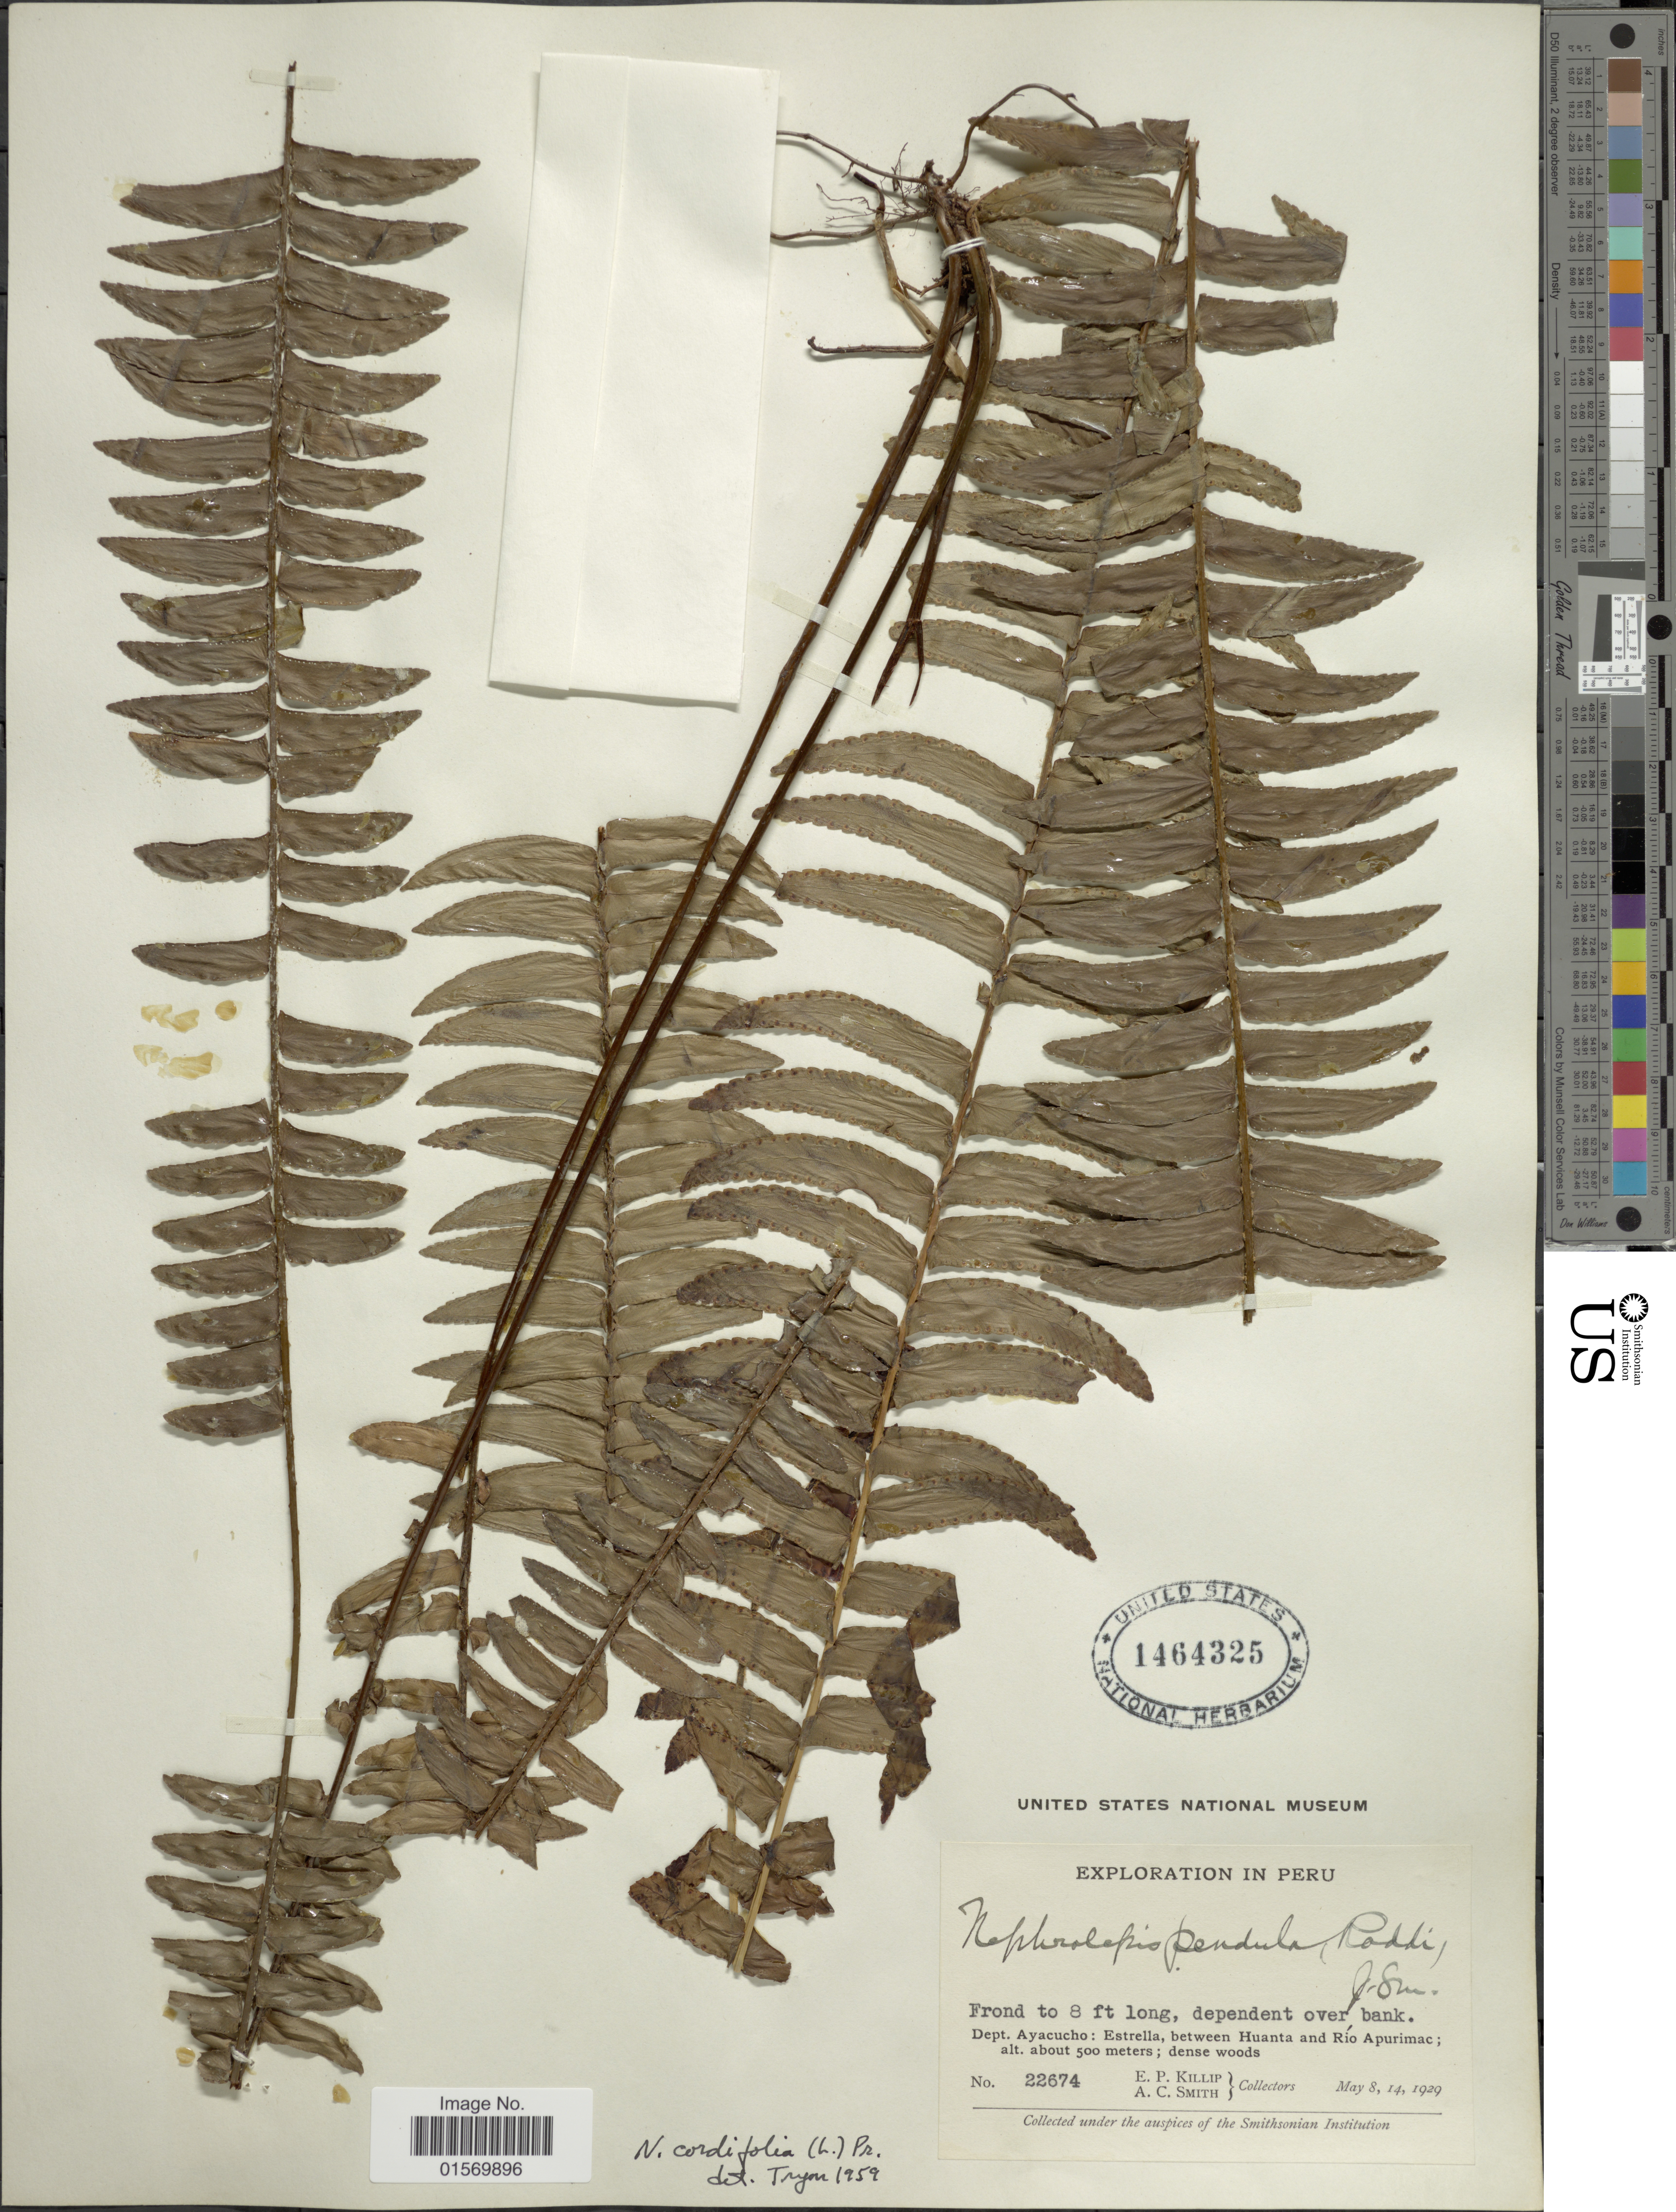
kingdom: Plantae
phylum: Tracheophyta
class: Polypodiopsida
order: Polypodiales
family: Nephrolepidaceae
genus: Nephrolepis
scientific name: Nephrolepis pendula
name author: (Raddi) J. Sm.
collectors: E. P. Killip & A. C. Smith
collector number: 22674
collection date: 1929-05-08/1929-05-14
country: Peru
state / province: Ayacucho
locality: Estrella, between Huanta and Rio Apurimac, dependent over bank.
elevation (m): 500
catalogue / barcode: US 1464325